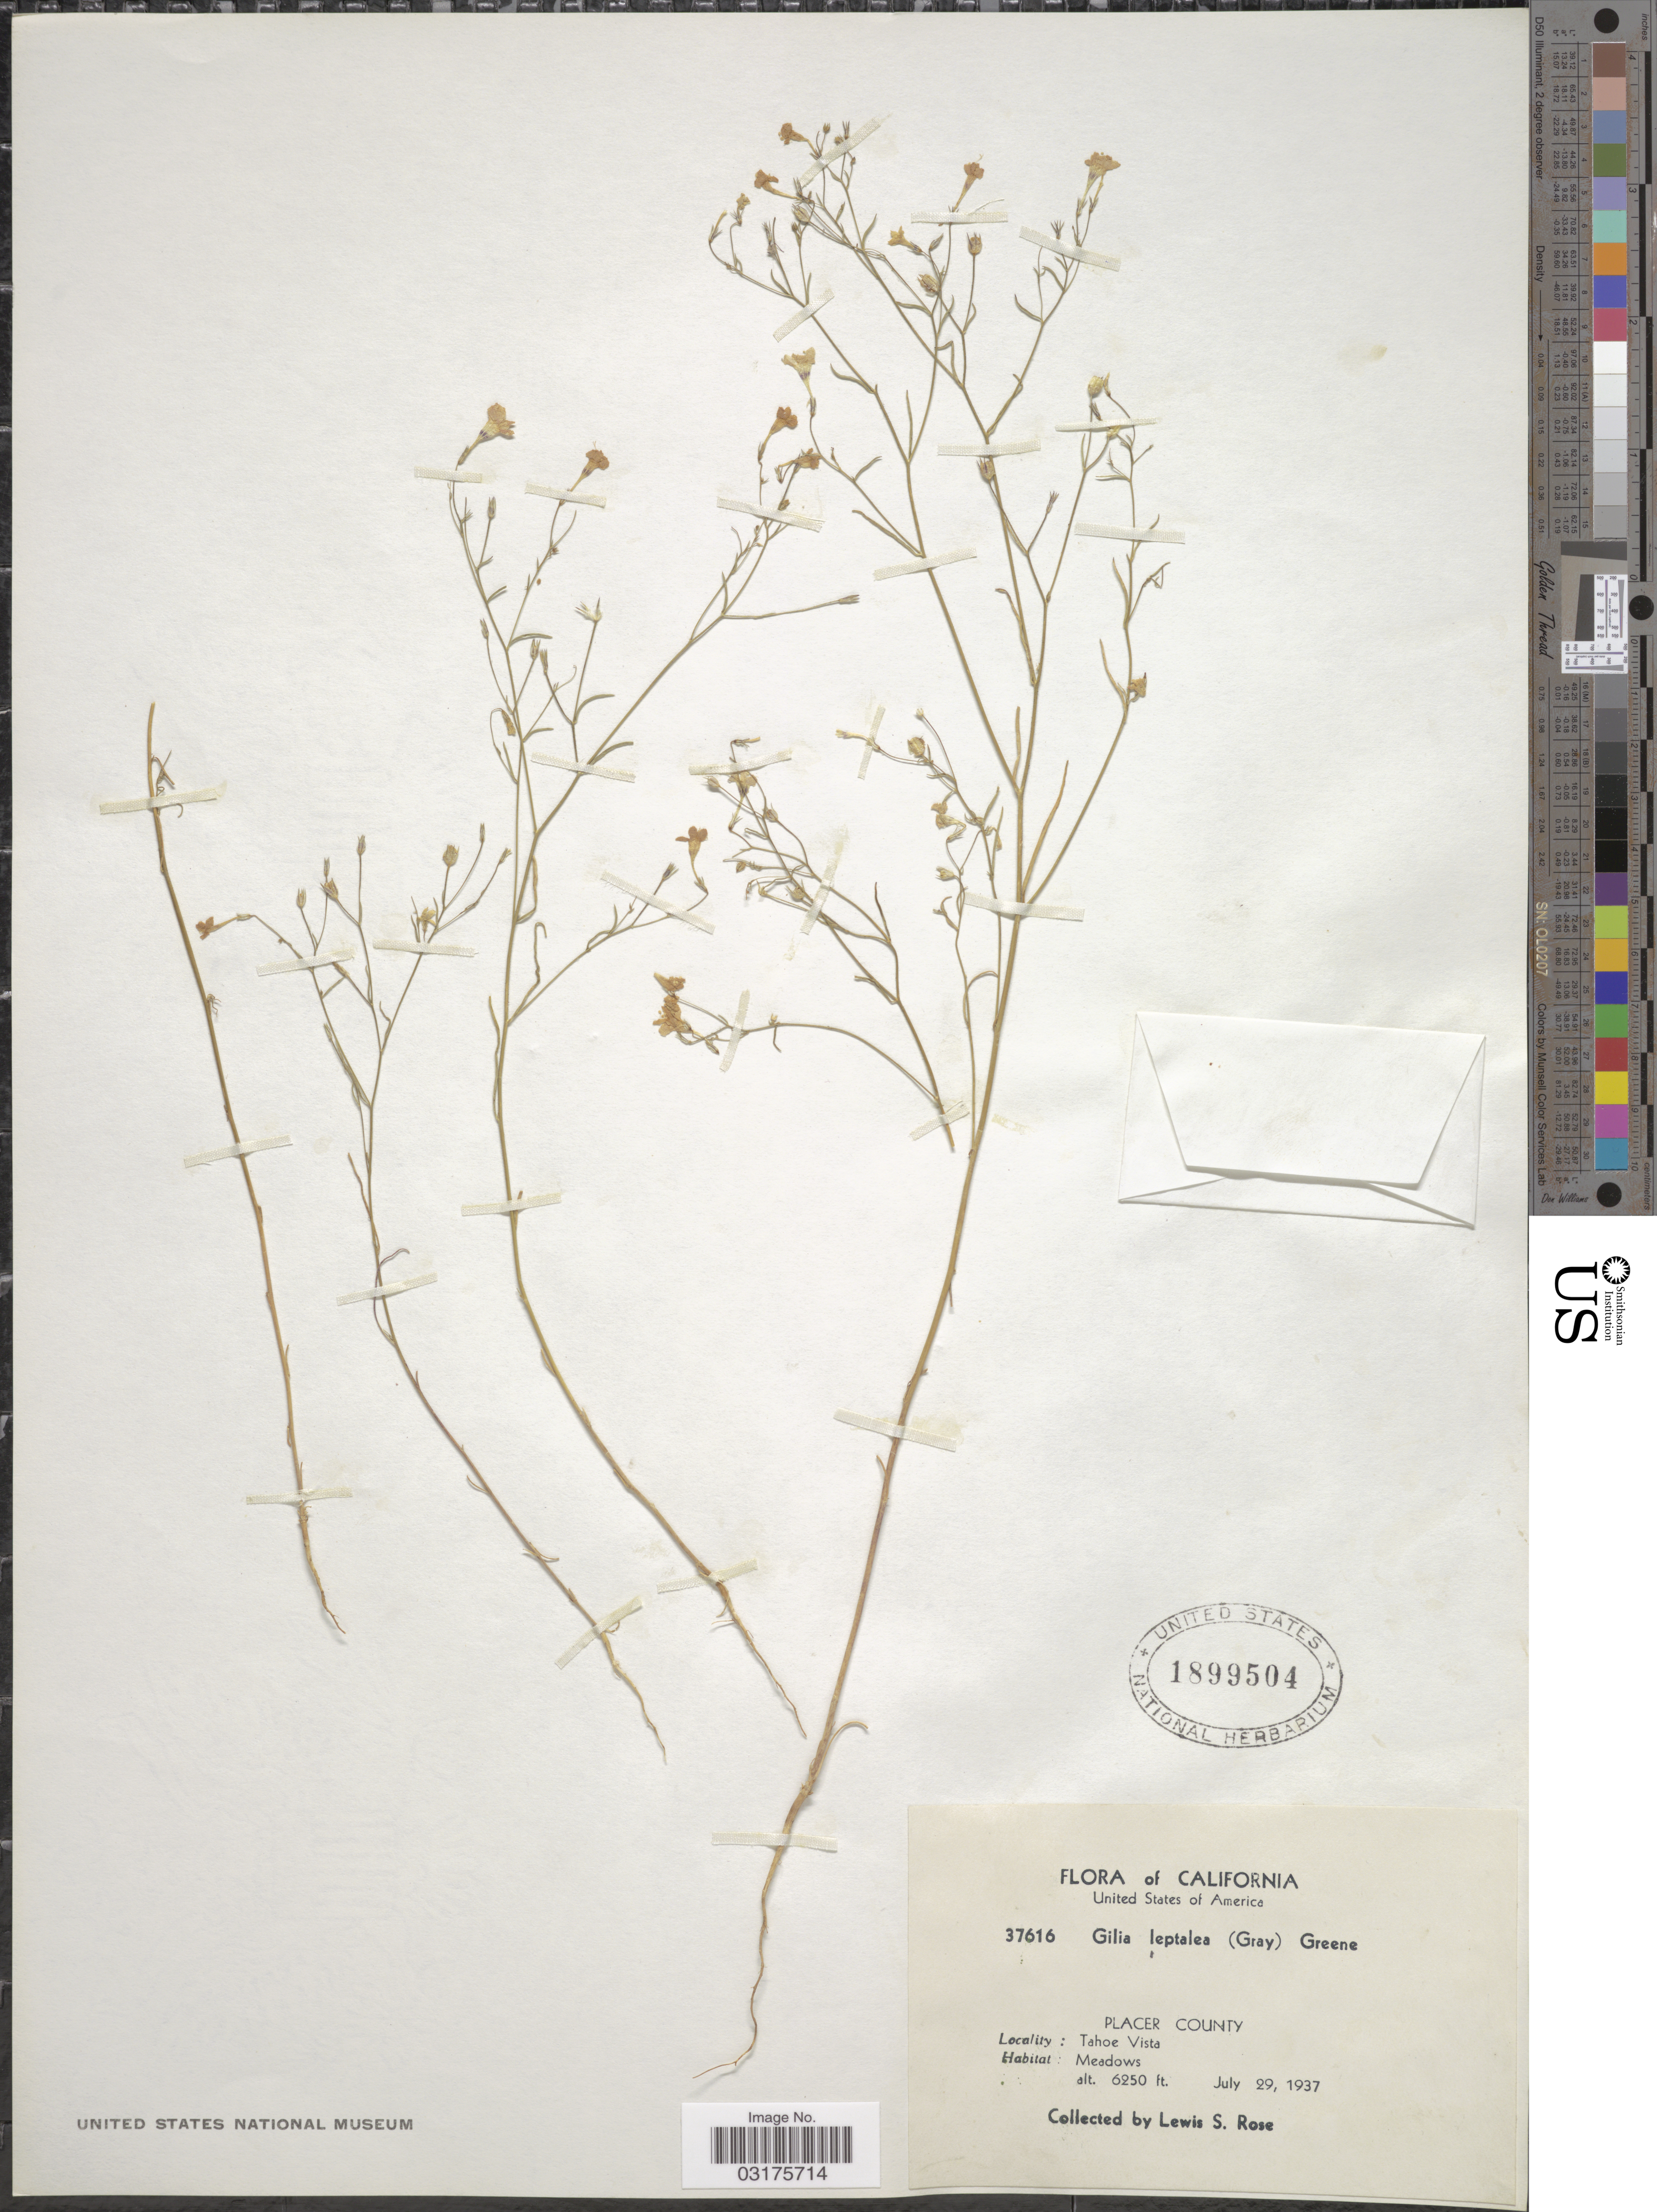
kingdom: Plantae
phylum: Tracheophyta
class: Magnoliopsida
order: Ericales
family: Polemoniaceae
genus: Navarretia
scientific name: Navarretia leptalea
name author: (A. Gray) L.A. Johnson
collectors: L. S. Rose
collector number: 37616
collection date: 1937-07-29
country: United States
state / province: California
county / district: Placer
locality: Placer County. Tahoe Vista.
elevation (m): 1905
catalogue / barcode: US 1899504